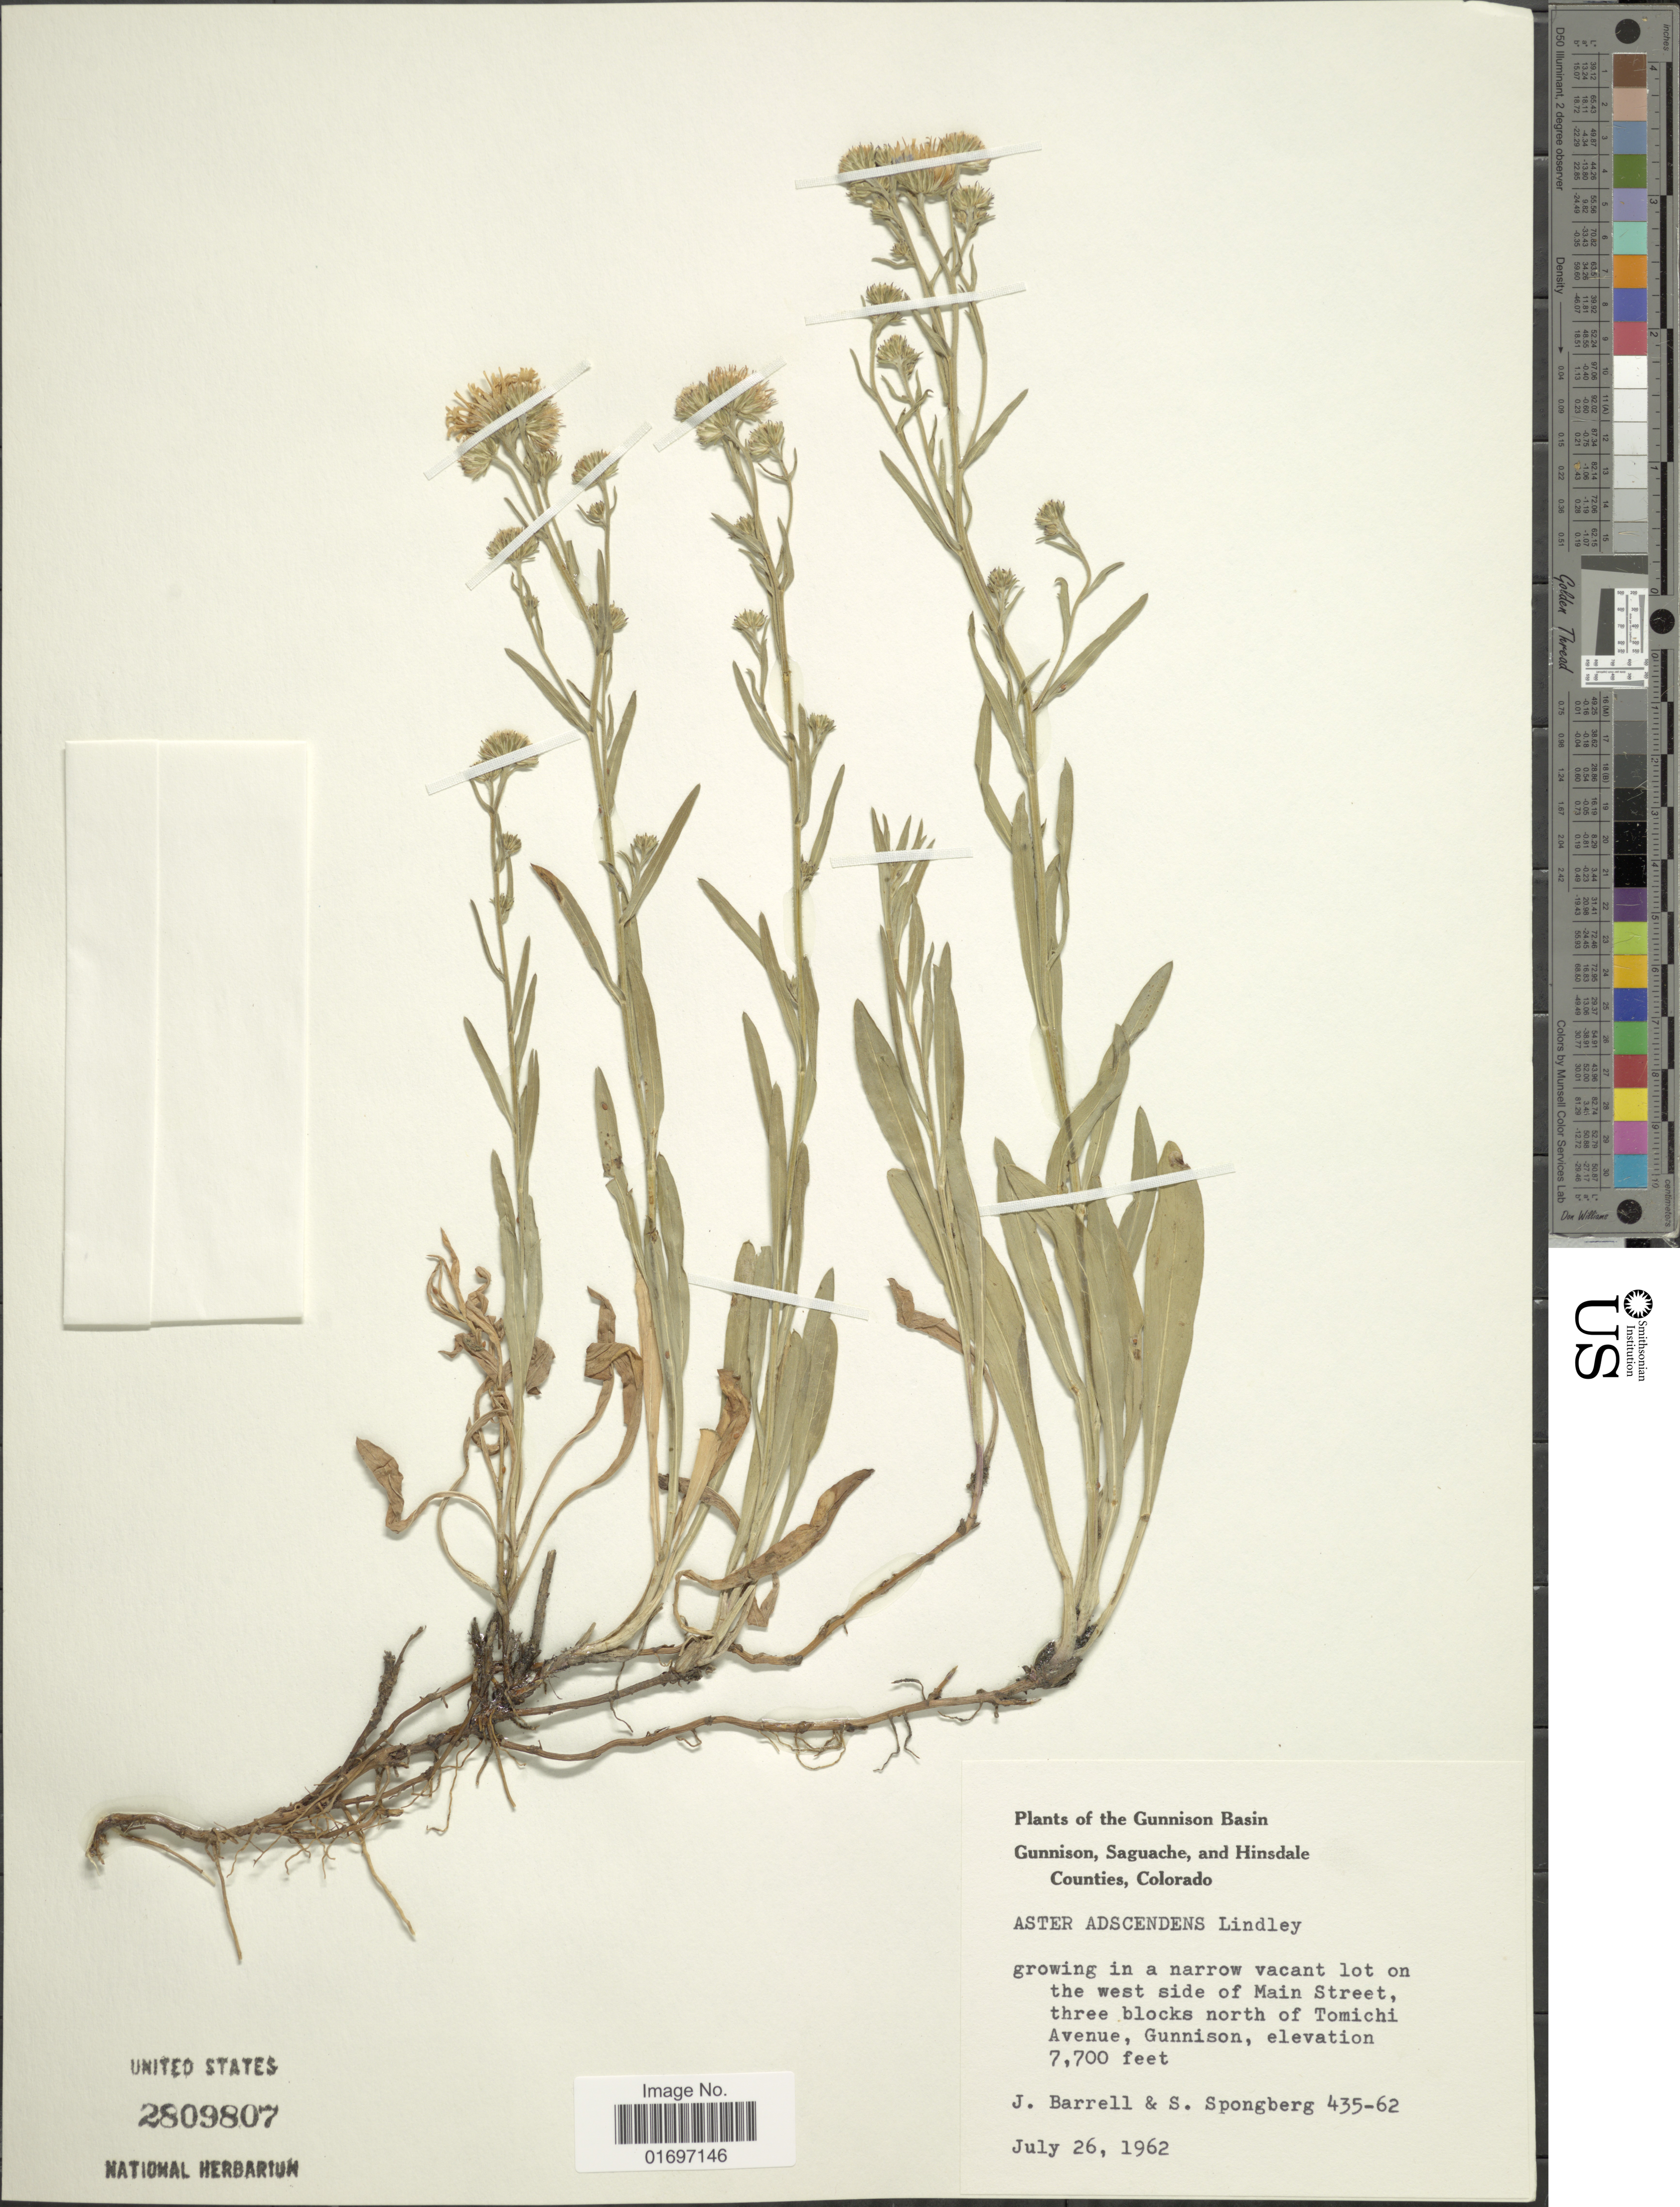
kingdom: Plantae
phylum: Tracheophyta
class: Magnoliopsida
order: Asterales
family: Asteraceae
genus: Symphyotrichum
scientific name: Symphyotrichum ascendens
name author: (Lindl.) G.L. Nesom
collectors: J. Barrell & S. A.Spongberg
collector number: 435-62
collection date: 1962-07-26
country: United States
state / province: Colorado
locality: Gunnison Basin. Gunnison, Saguache, and Hinsdale Counties, Colorado. Growing in a narrow vacant lot on the west side of Main Street, three blocks north of Tomichi Avenue, Gunnison.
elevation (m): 2347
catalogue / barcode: US 2809807